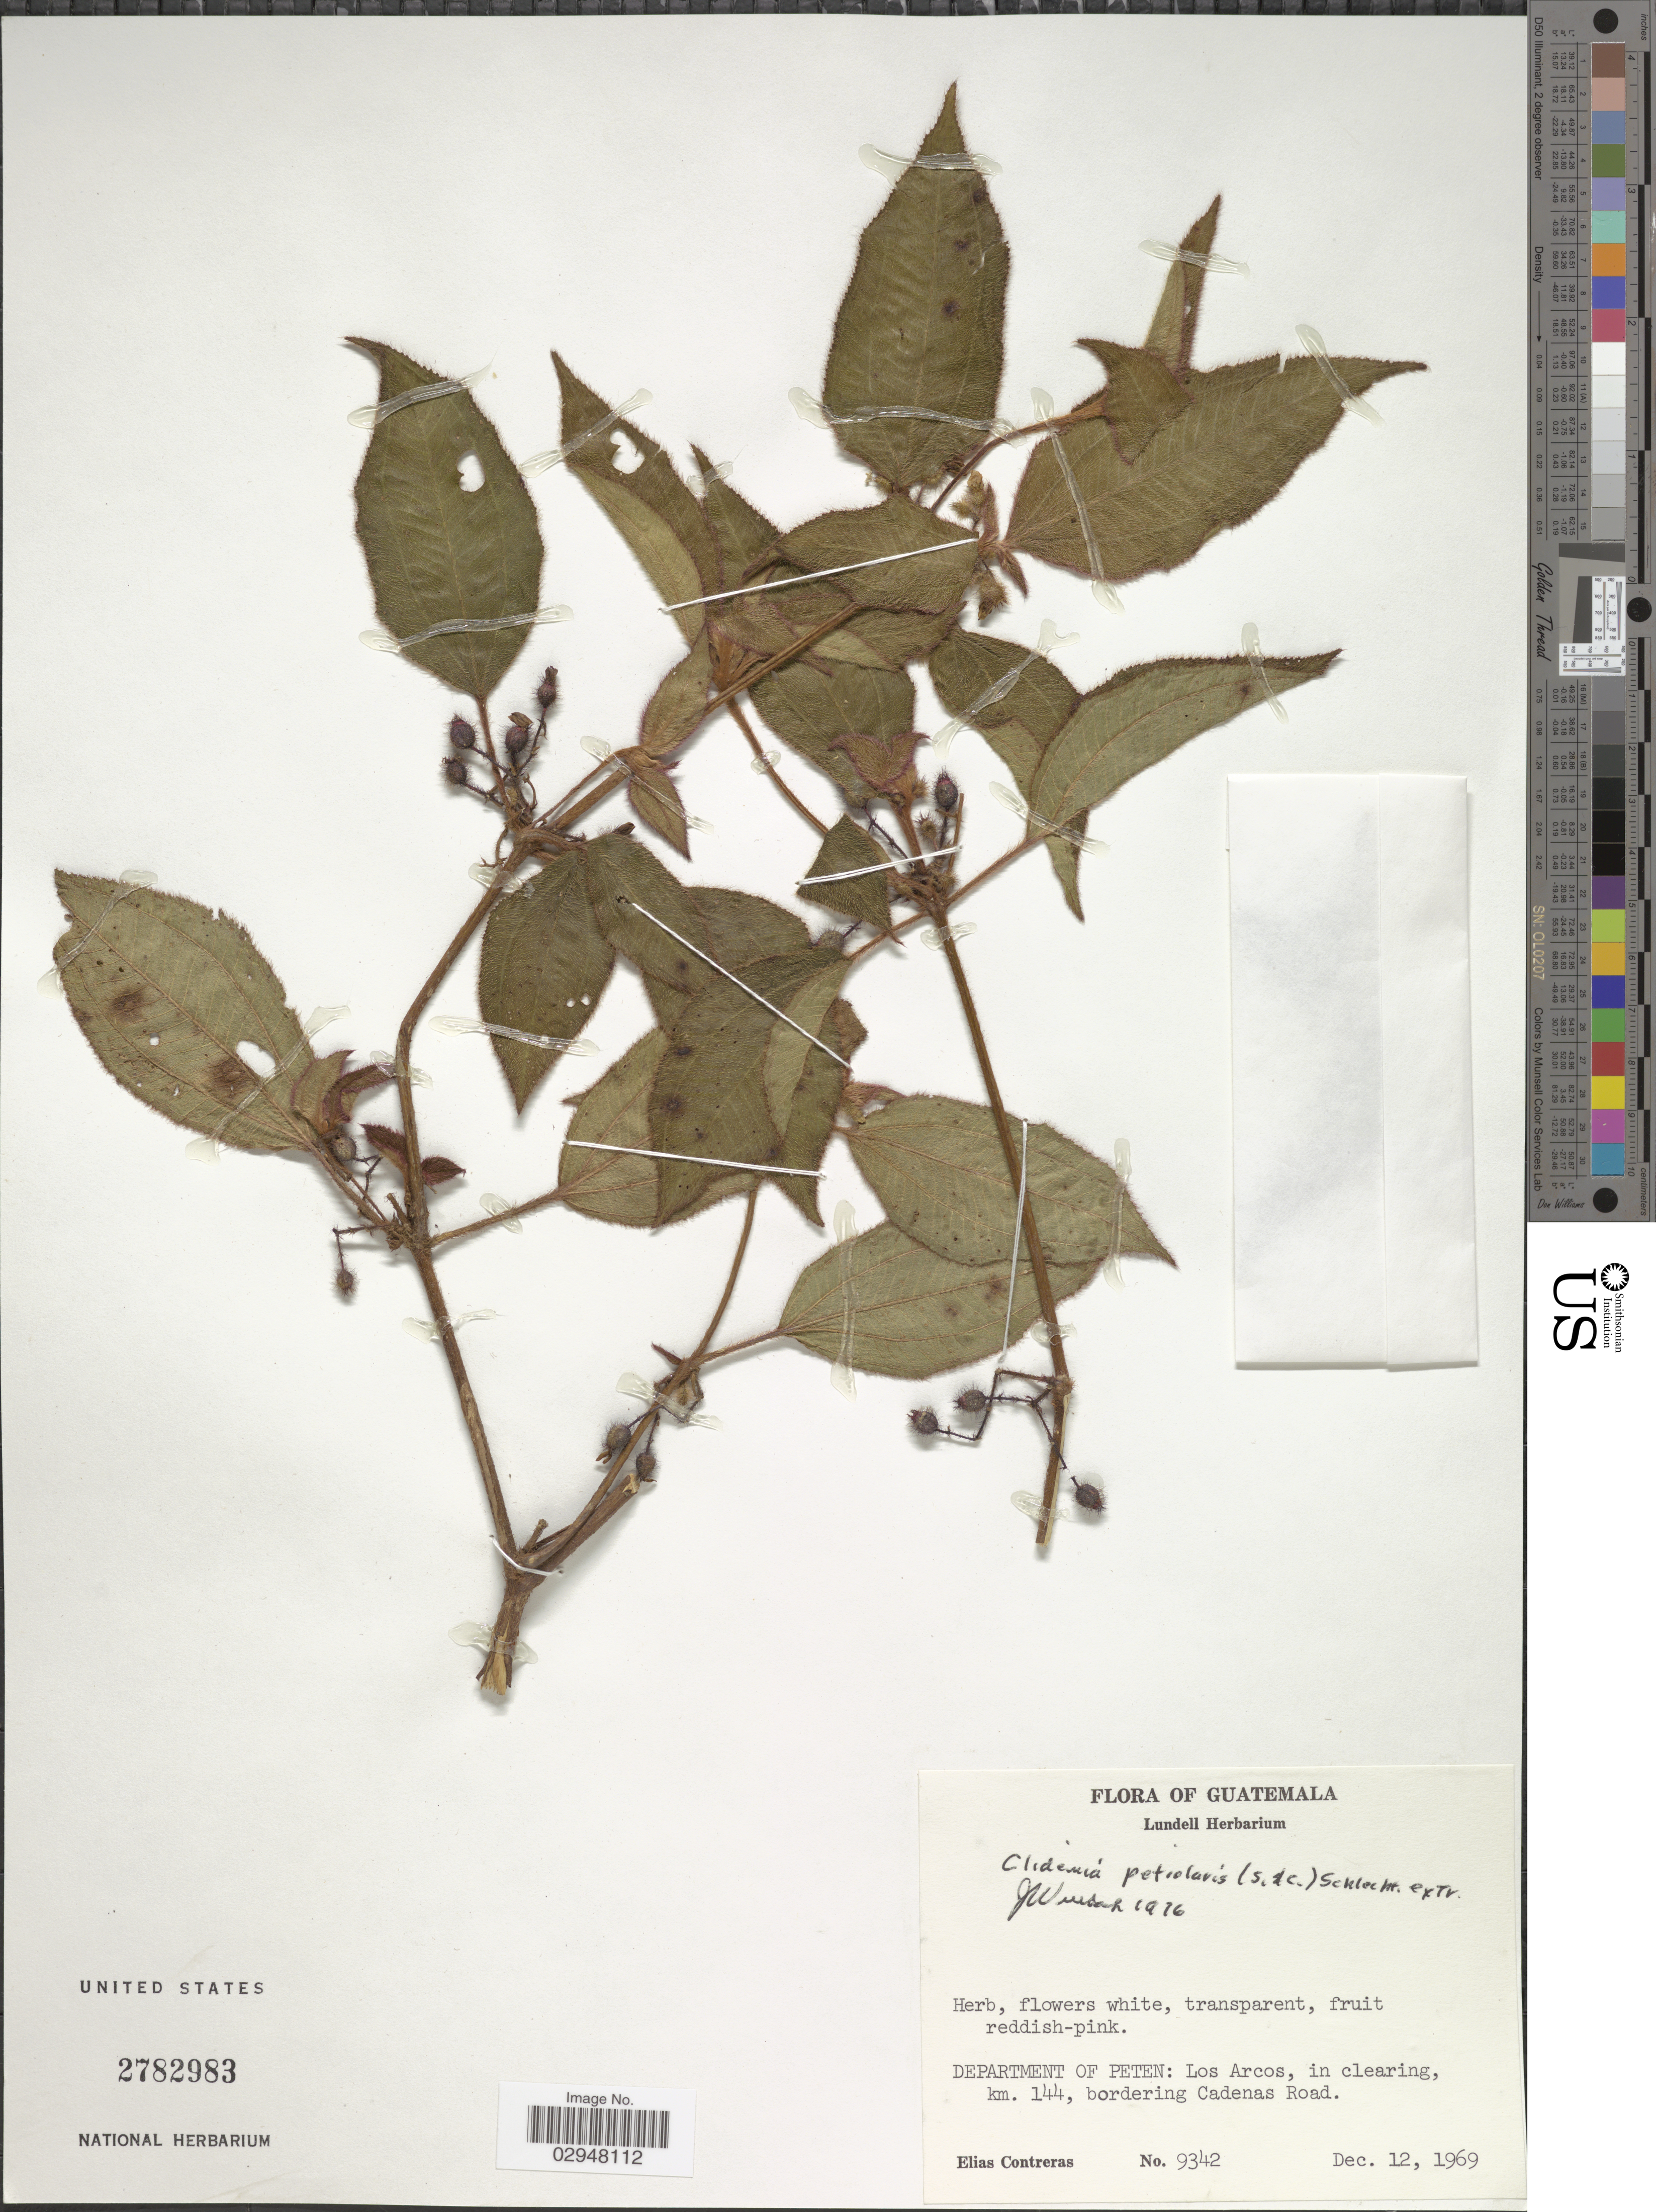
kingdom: Plantae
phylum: Tracheophyta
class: Magnoliopsida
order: Myrtales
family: Melastomataceae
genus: Clidemia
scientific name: Clidemia petiolaris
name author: (Schltdl. & Cham.) Schltdl. ex Triana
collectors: E. Contreras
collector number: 9342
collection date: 1969-12-12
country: Guatemala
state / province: El Petén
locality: Department of Peten: Los Arcos, in clearing, km. 144, bordering Cadenas Road.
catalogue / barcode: US 2782983